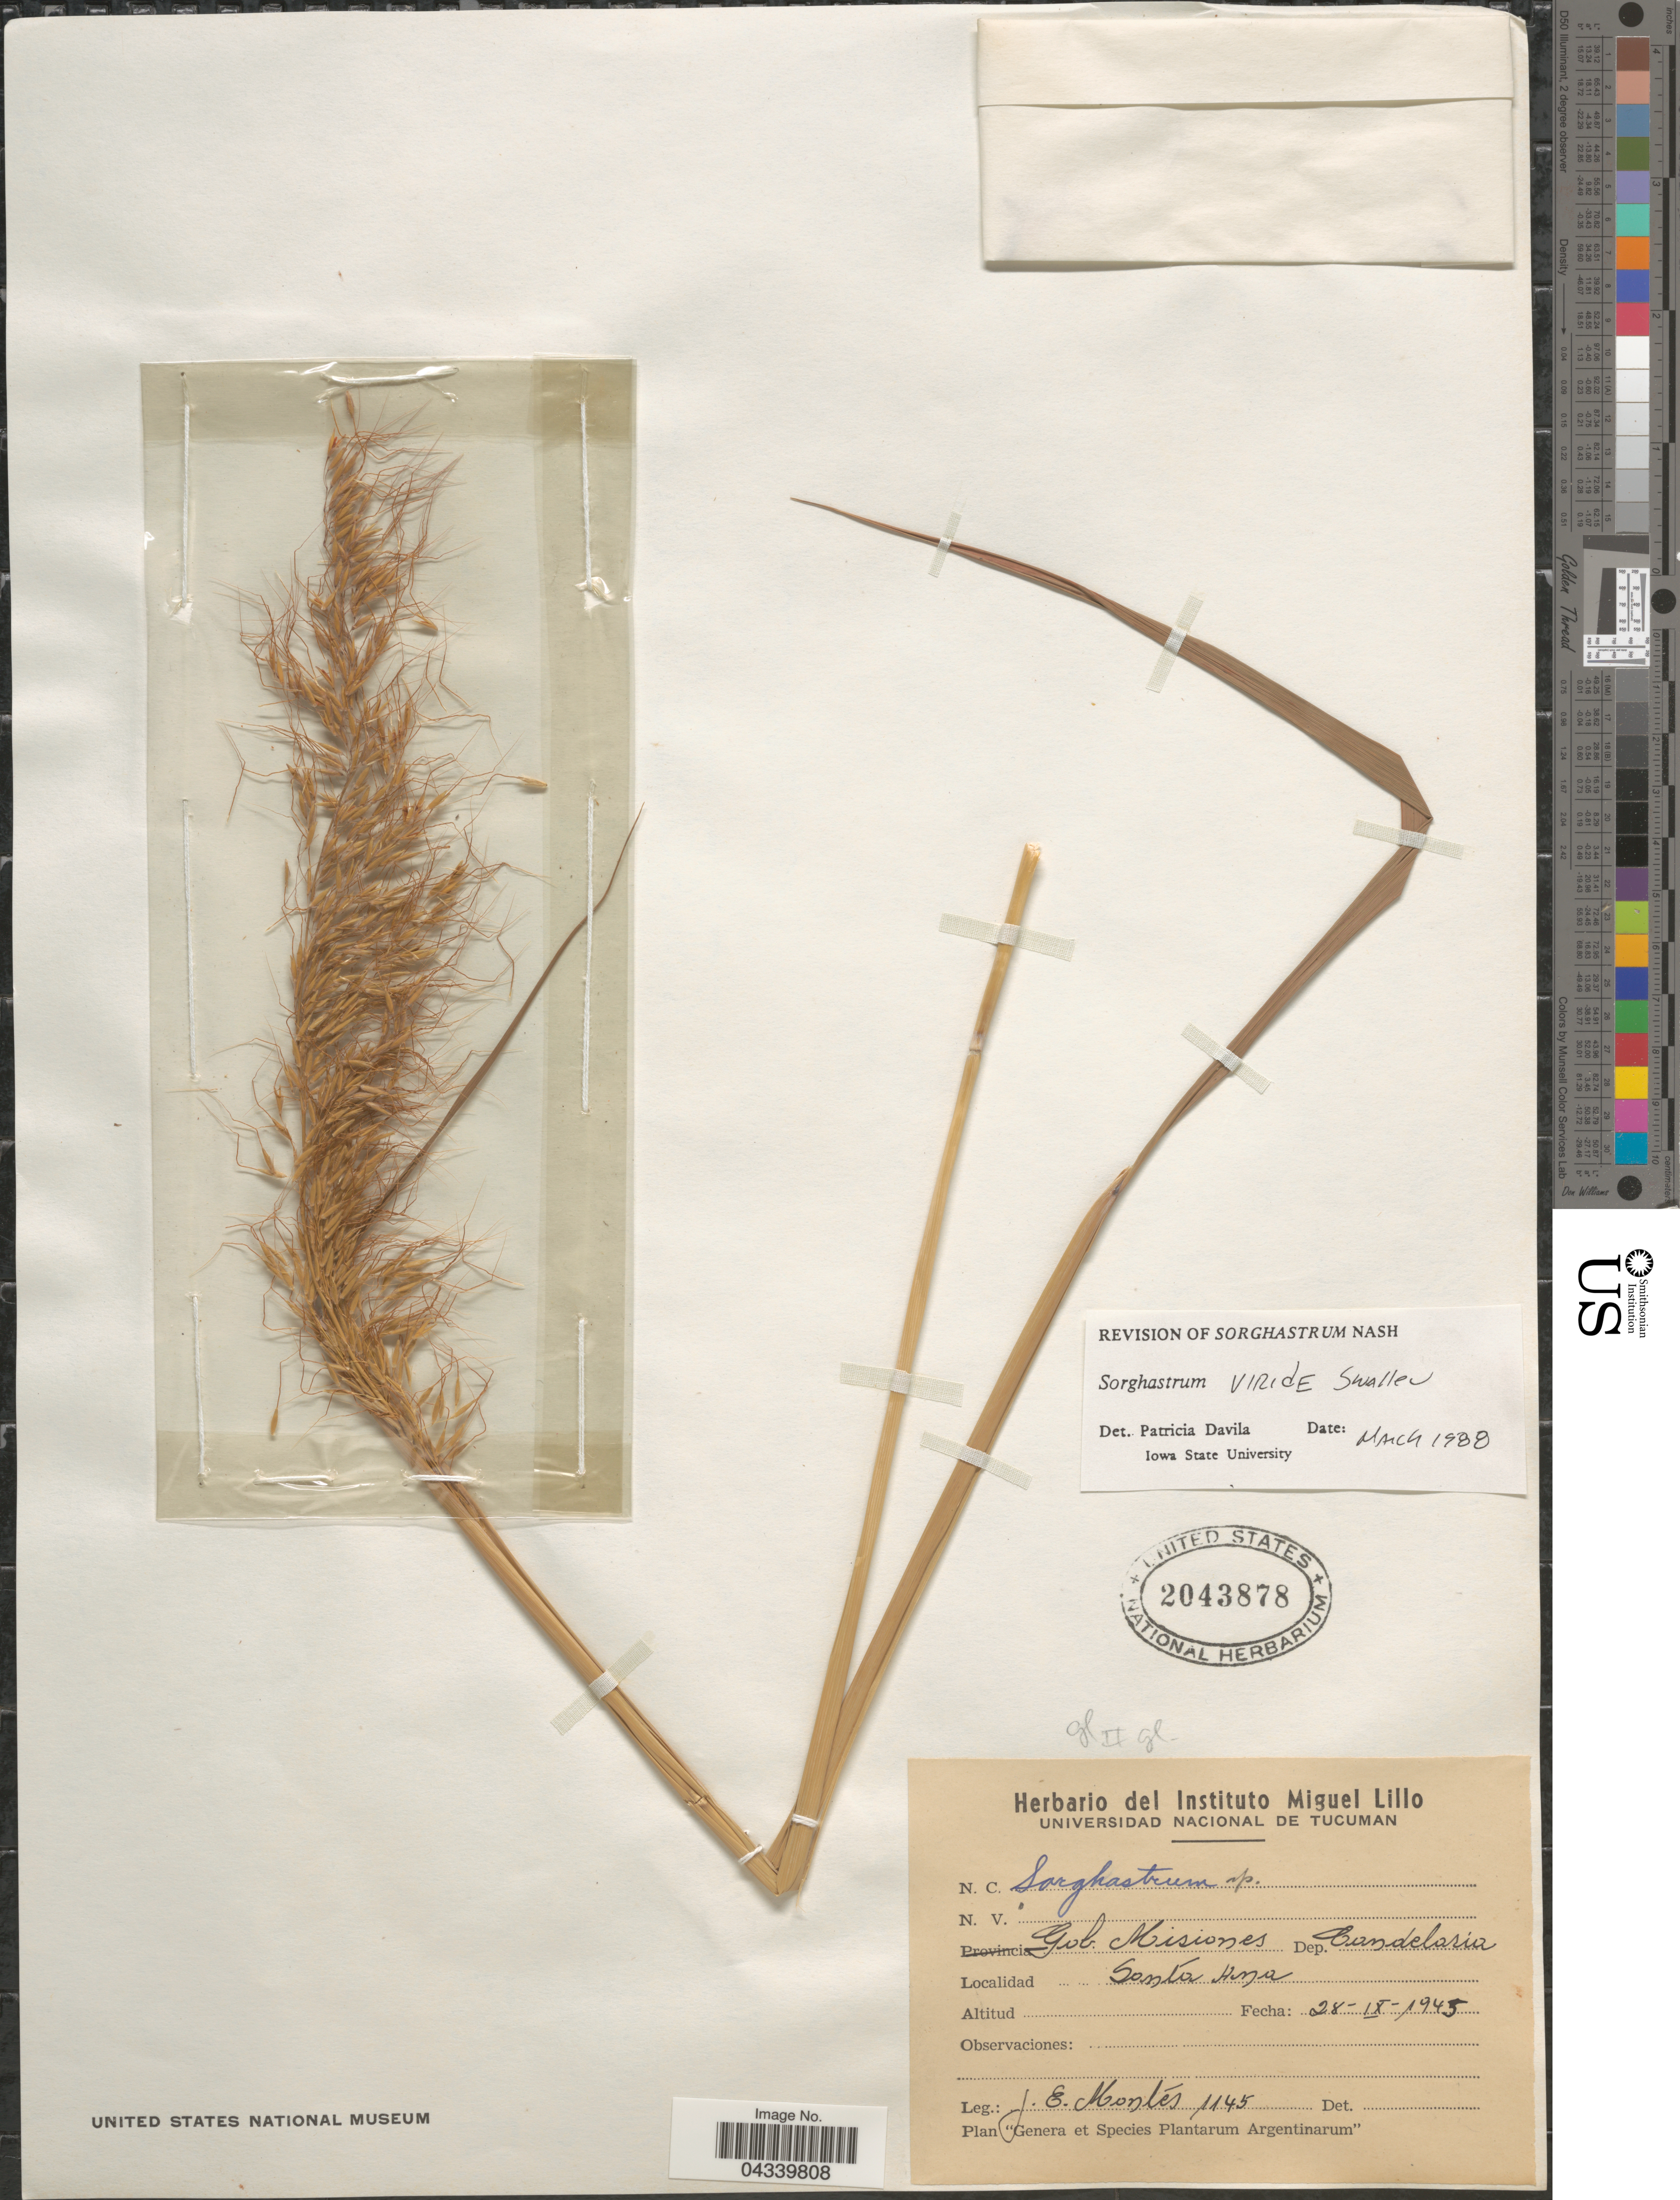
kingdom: Plantae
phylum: Tracheophyta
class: Liliopsida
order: Poales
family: Poaceae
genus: Sorghastrum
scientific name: Sorghastrum viride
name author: Swallen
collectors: J. E. Montes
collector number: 1145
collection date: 1945-09-28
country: Argentina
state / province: Misiones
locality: Gob. Misiones. Dep. Candelaria. Santa Ana.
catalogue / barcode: US 2043878